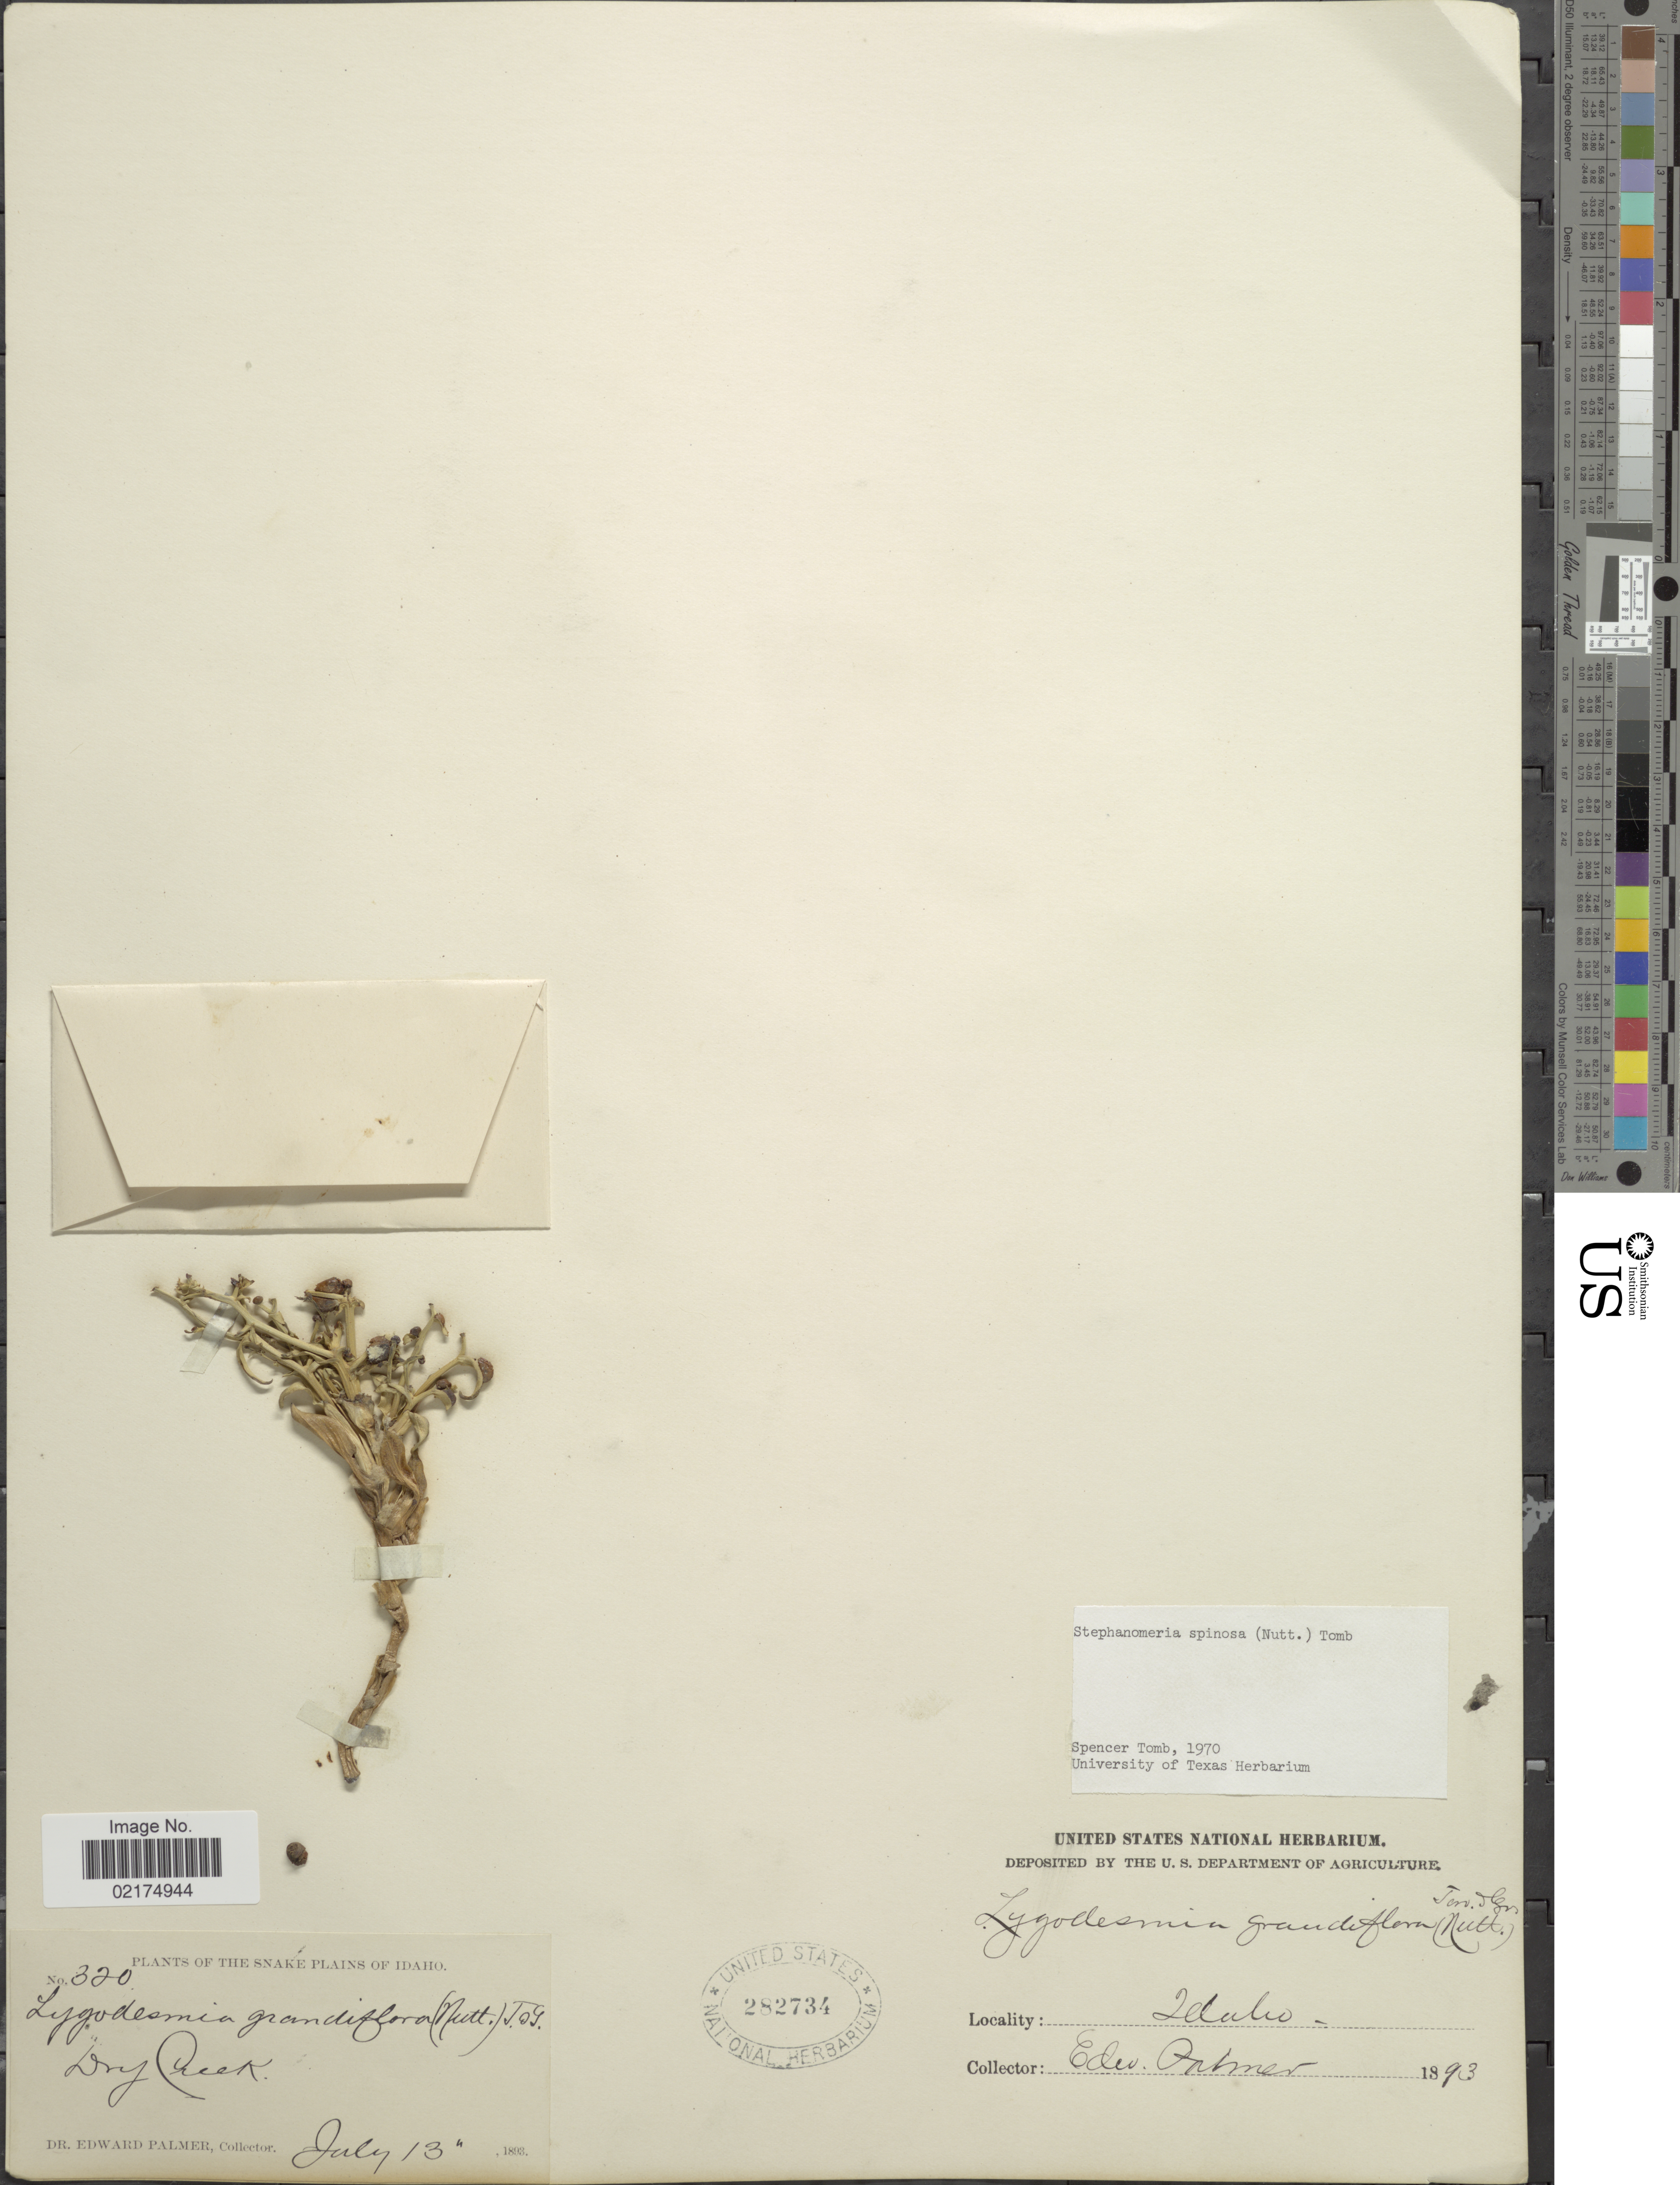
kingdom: Plantae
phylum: Tracheophyta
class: Magnoliopsida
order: Asterales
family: Asteraceae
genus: Pleiacanthus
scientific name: Pleiacanthus spinosus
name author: (Nutt.) Rydb.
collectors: E. Palmer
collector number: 320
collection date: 1893-07-13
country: United States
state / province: Idaho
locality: Dry Creek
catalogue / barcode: US 282734